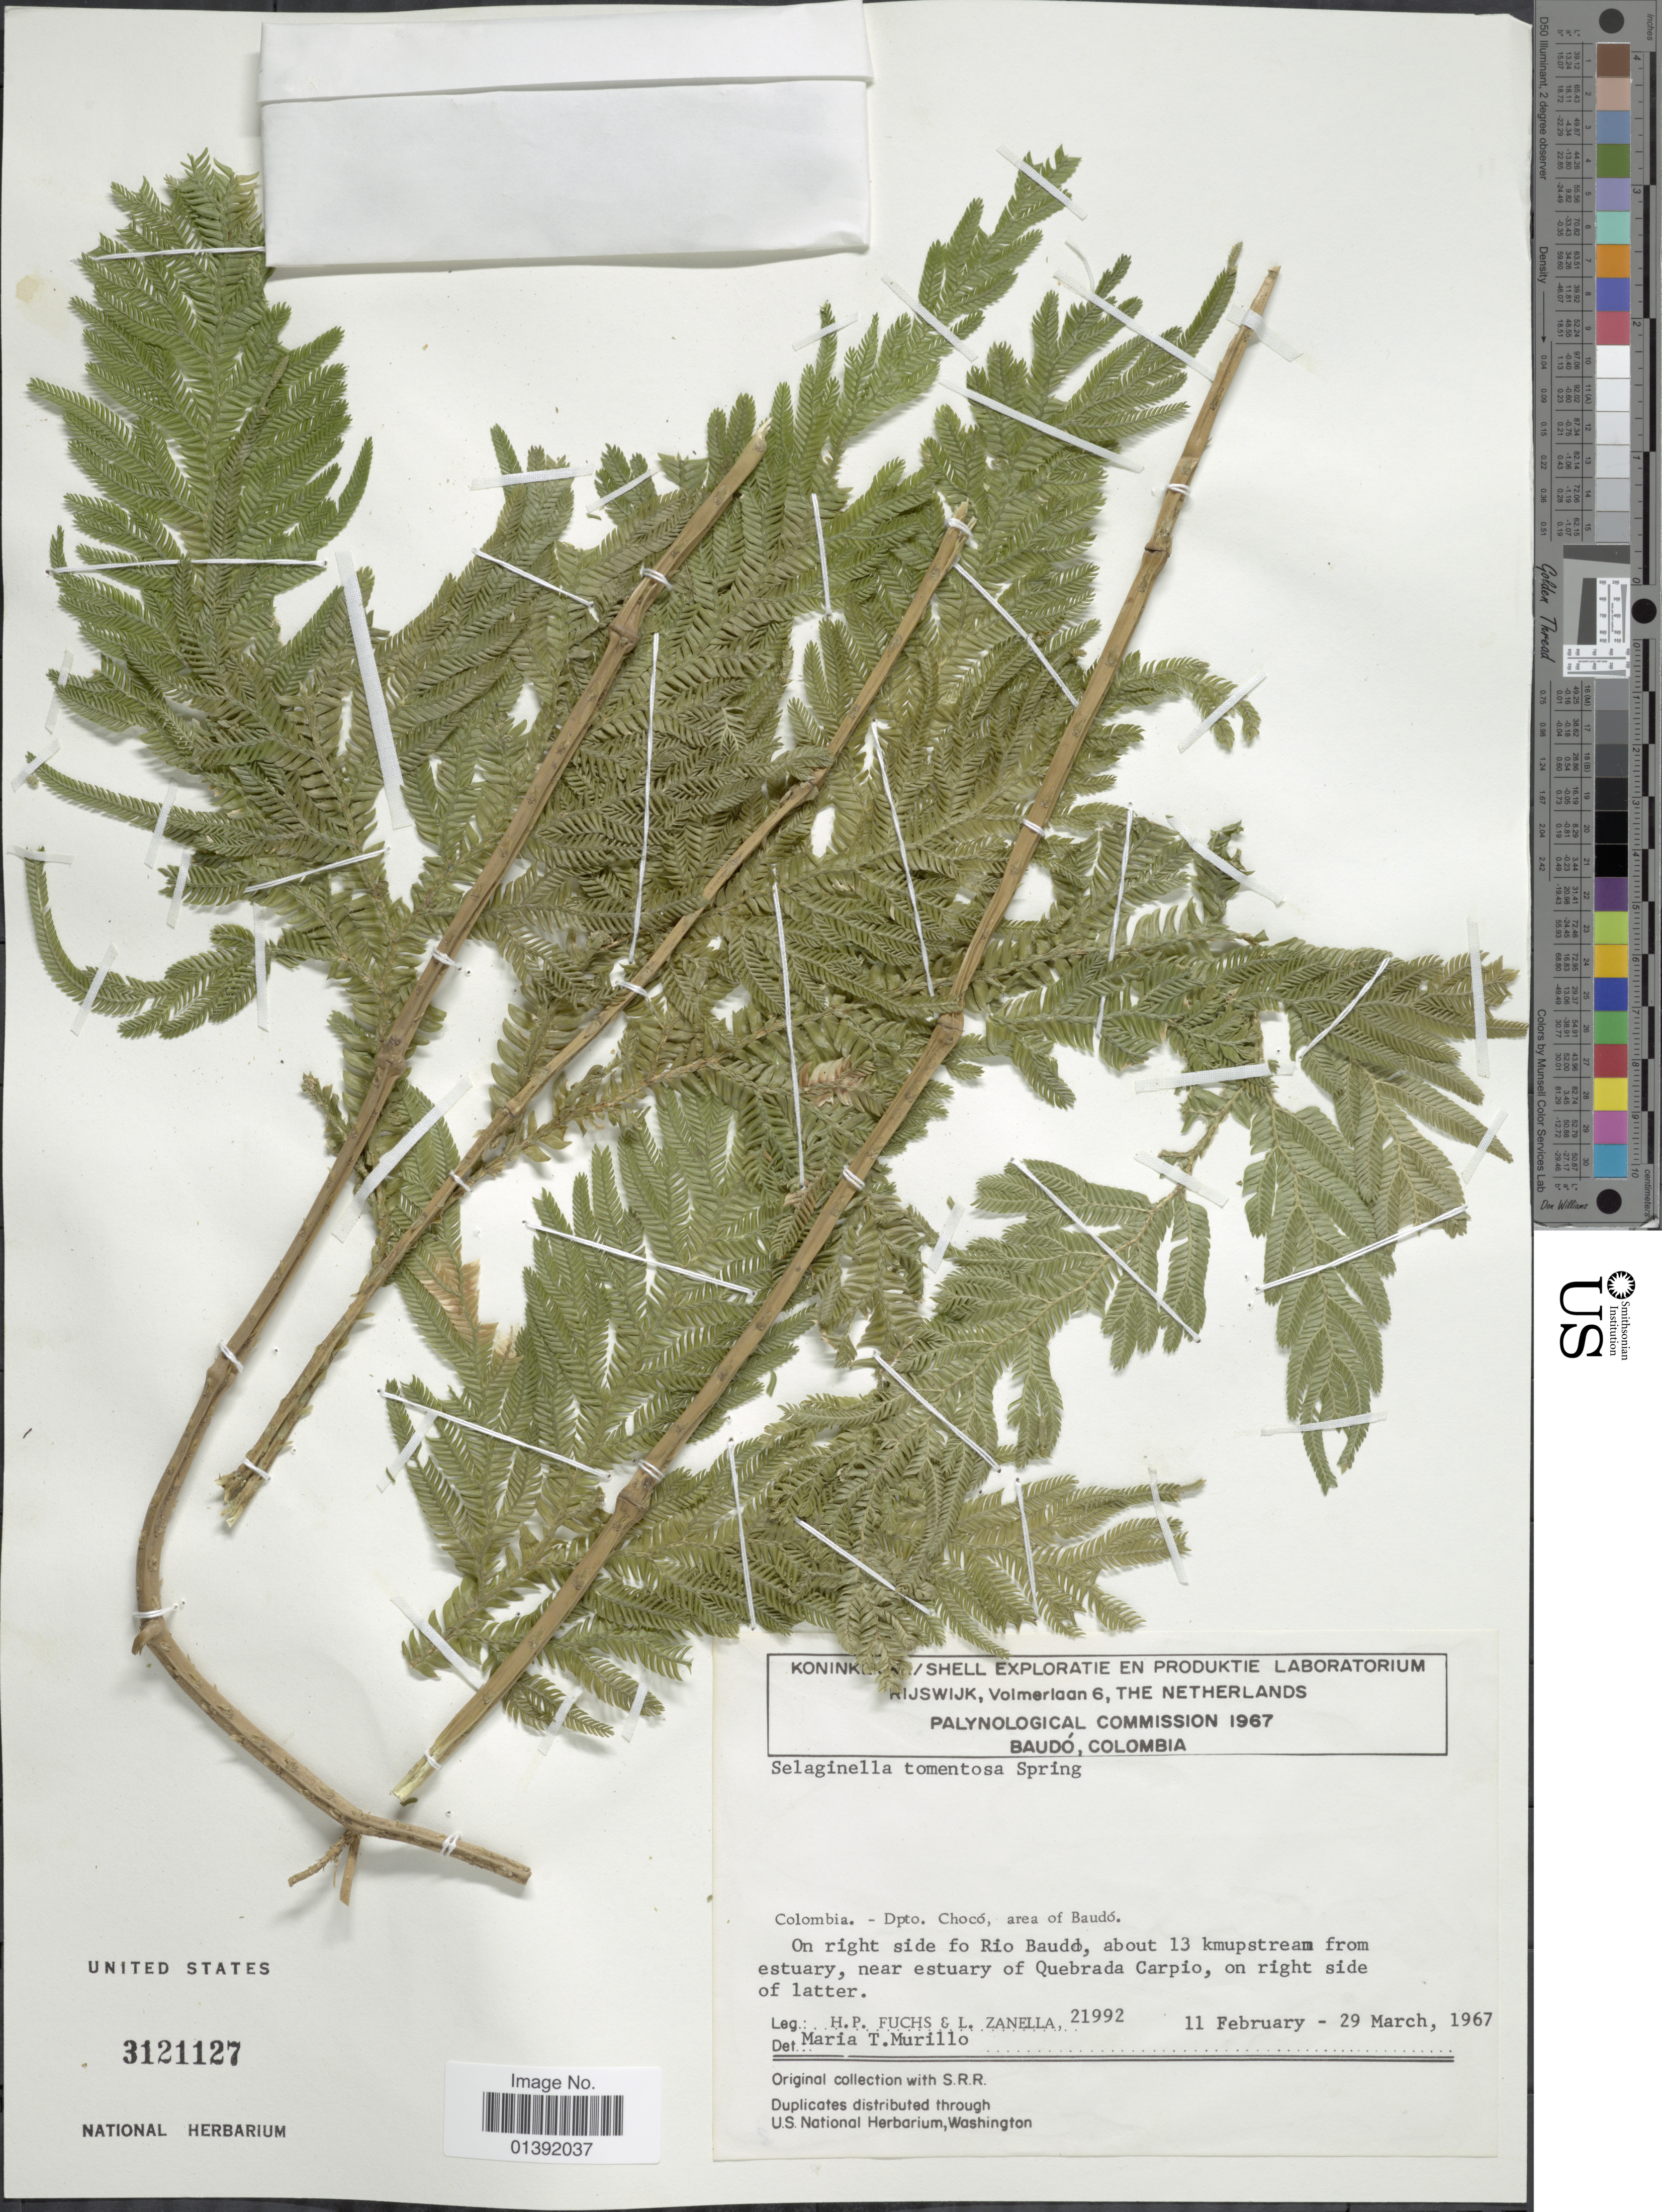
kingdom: Plantae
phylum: Tracheophyta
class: Lycopodiopsida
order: Selaginellales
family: Selaginellaceae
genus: Selaginella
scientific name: Selaginella tomentosa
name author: Spring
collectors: H. P. Fuchs & L. Zanella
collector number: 21992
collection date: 1967-02-11/1967-03-29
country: Colombia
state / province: Chocó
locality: Area of Baudó, on right side of Rio Baudo, about 13 km upstream from estuary, near estuary of Quebrada Carpio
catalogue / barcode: US 3121127